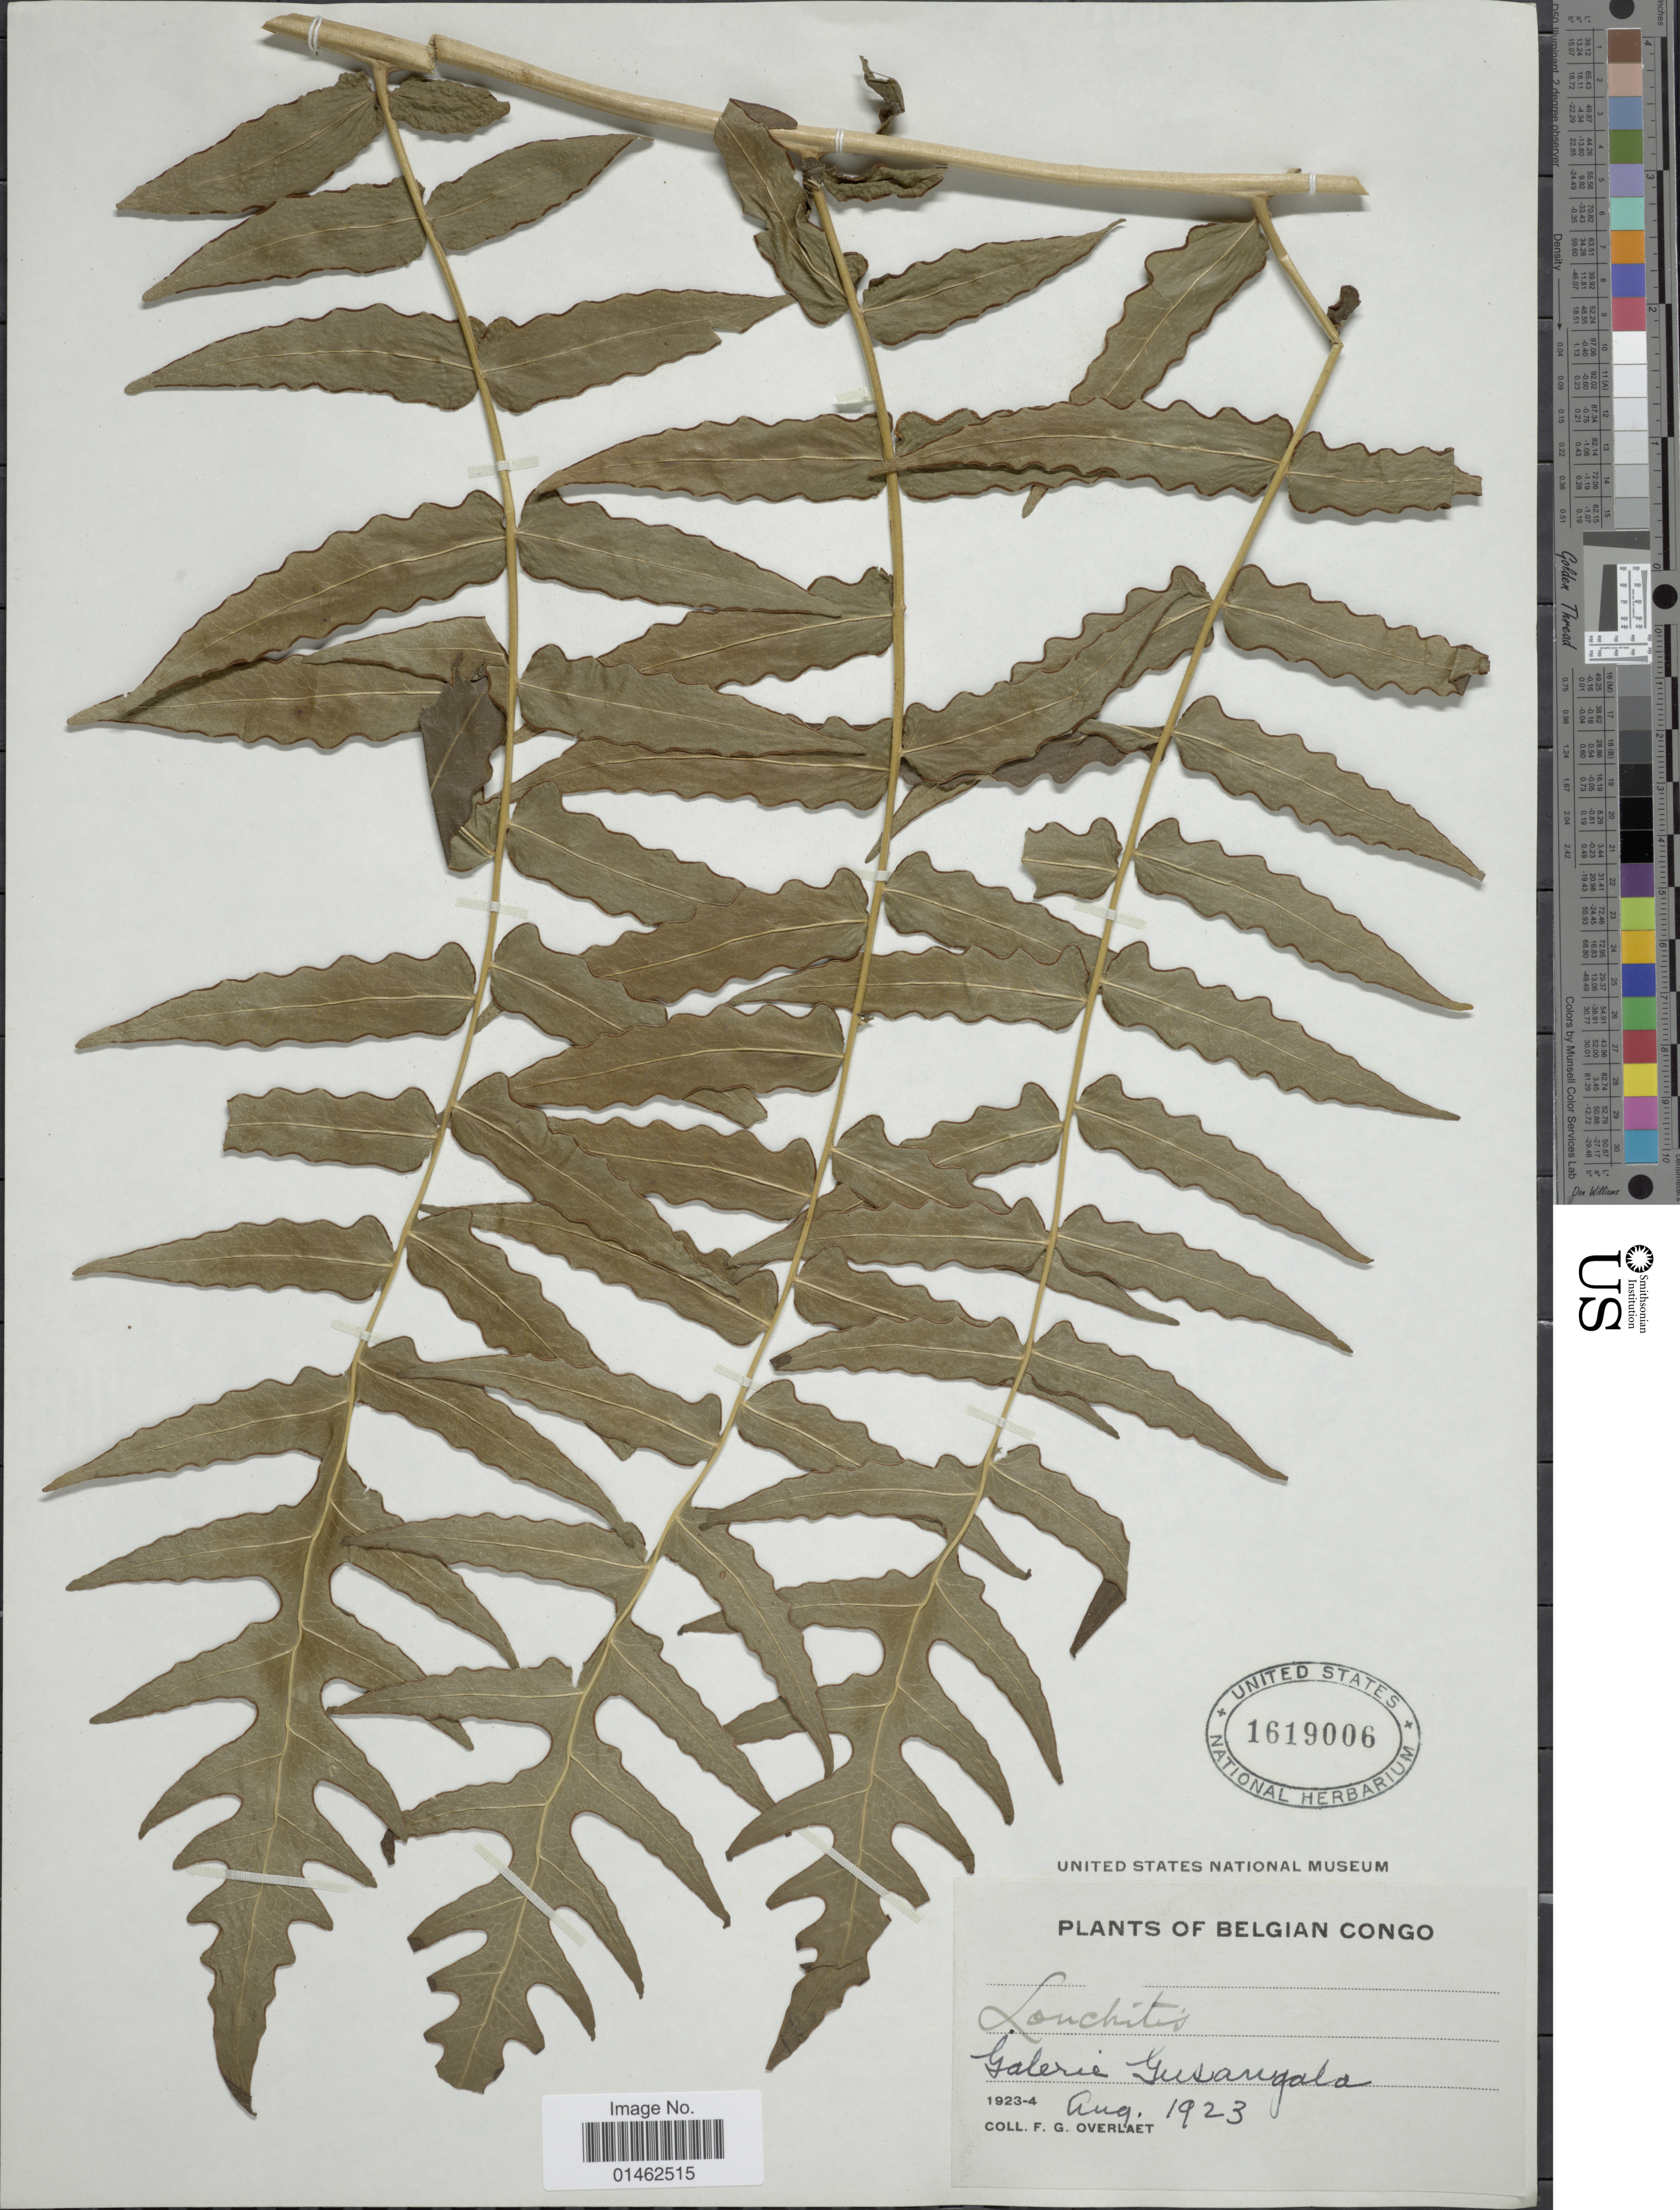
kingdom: Plantae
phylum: Tracheophyta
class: Polypodiopsida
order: Polypodiales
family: Dennstaedtiaceae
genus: Blotiella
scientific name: Blotiella sp.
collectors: F. Overlaet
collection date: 1923-08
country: Congo, Democratic Republic of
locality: Galerie Gusangala.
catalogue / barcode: US 1619006